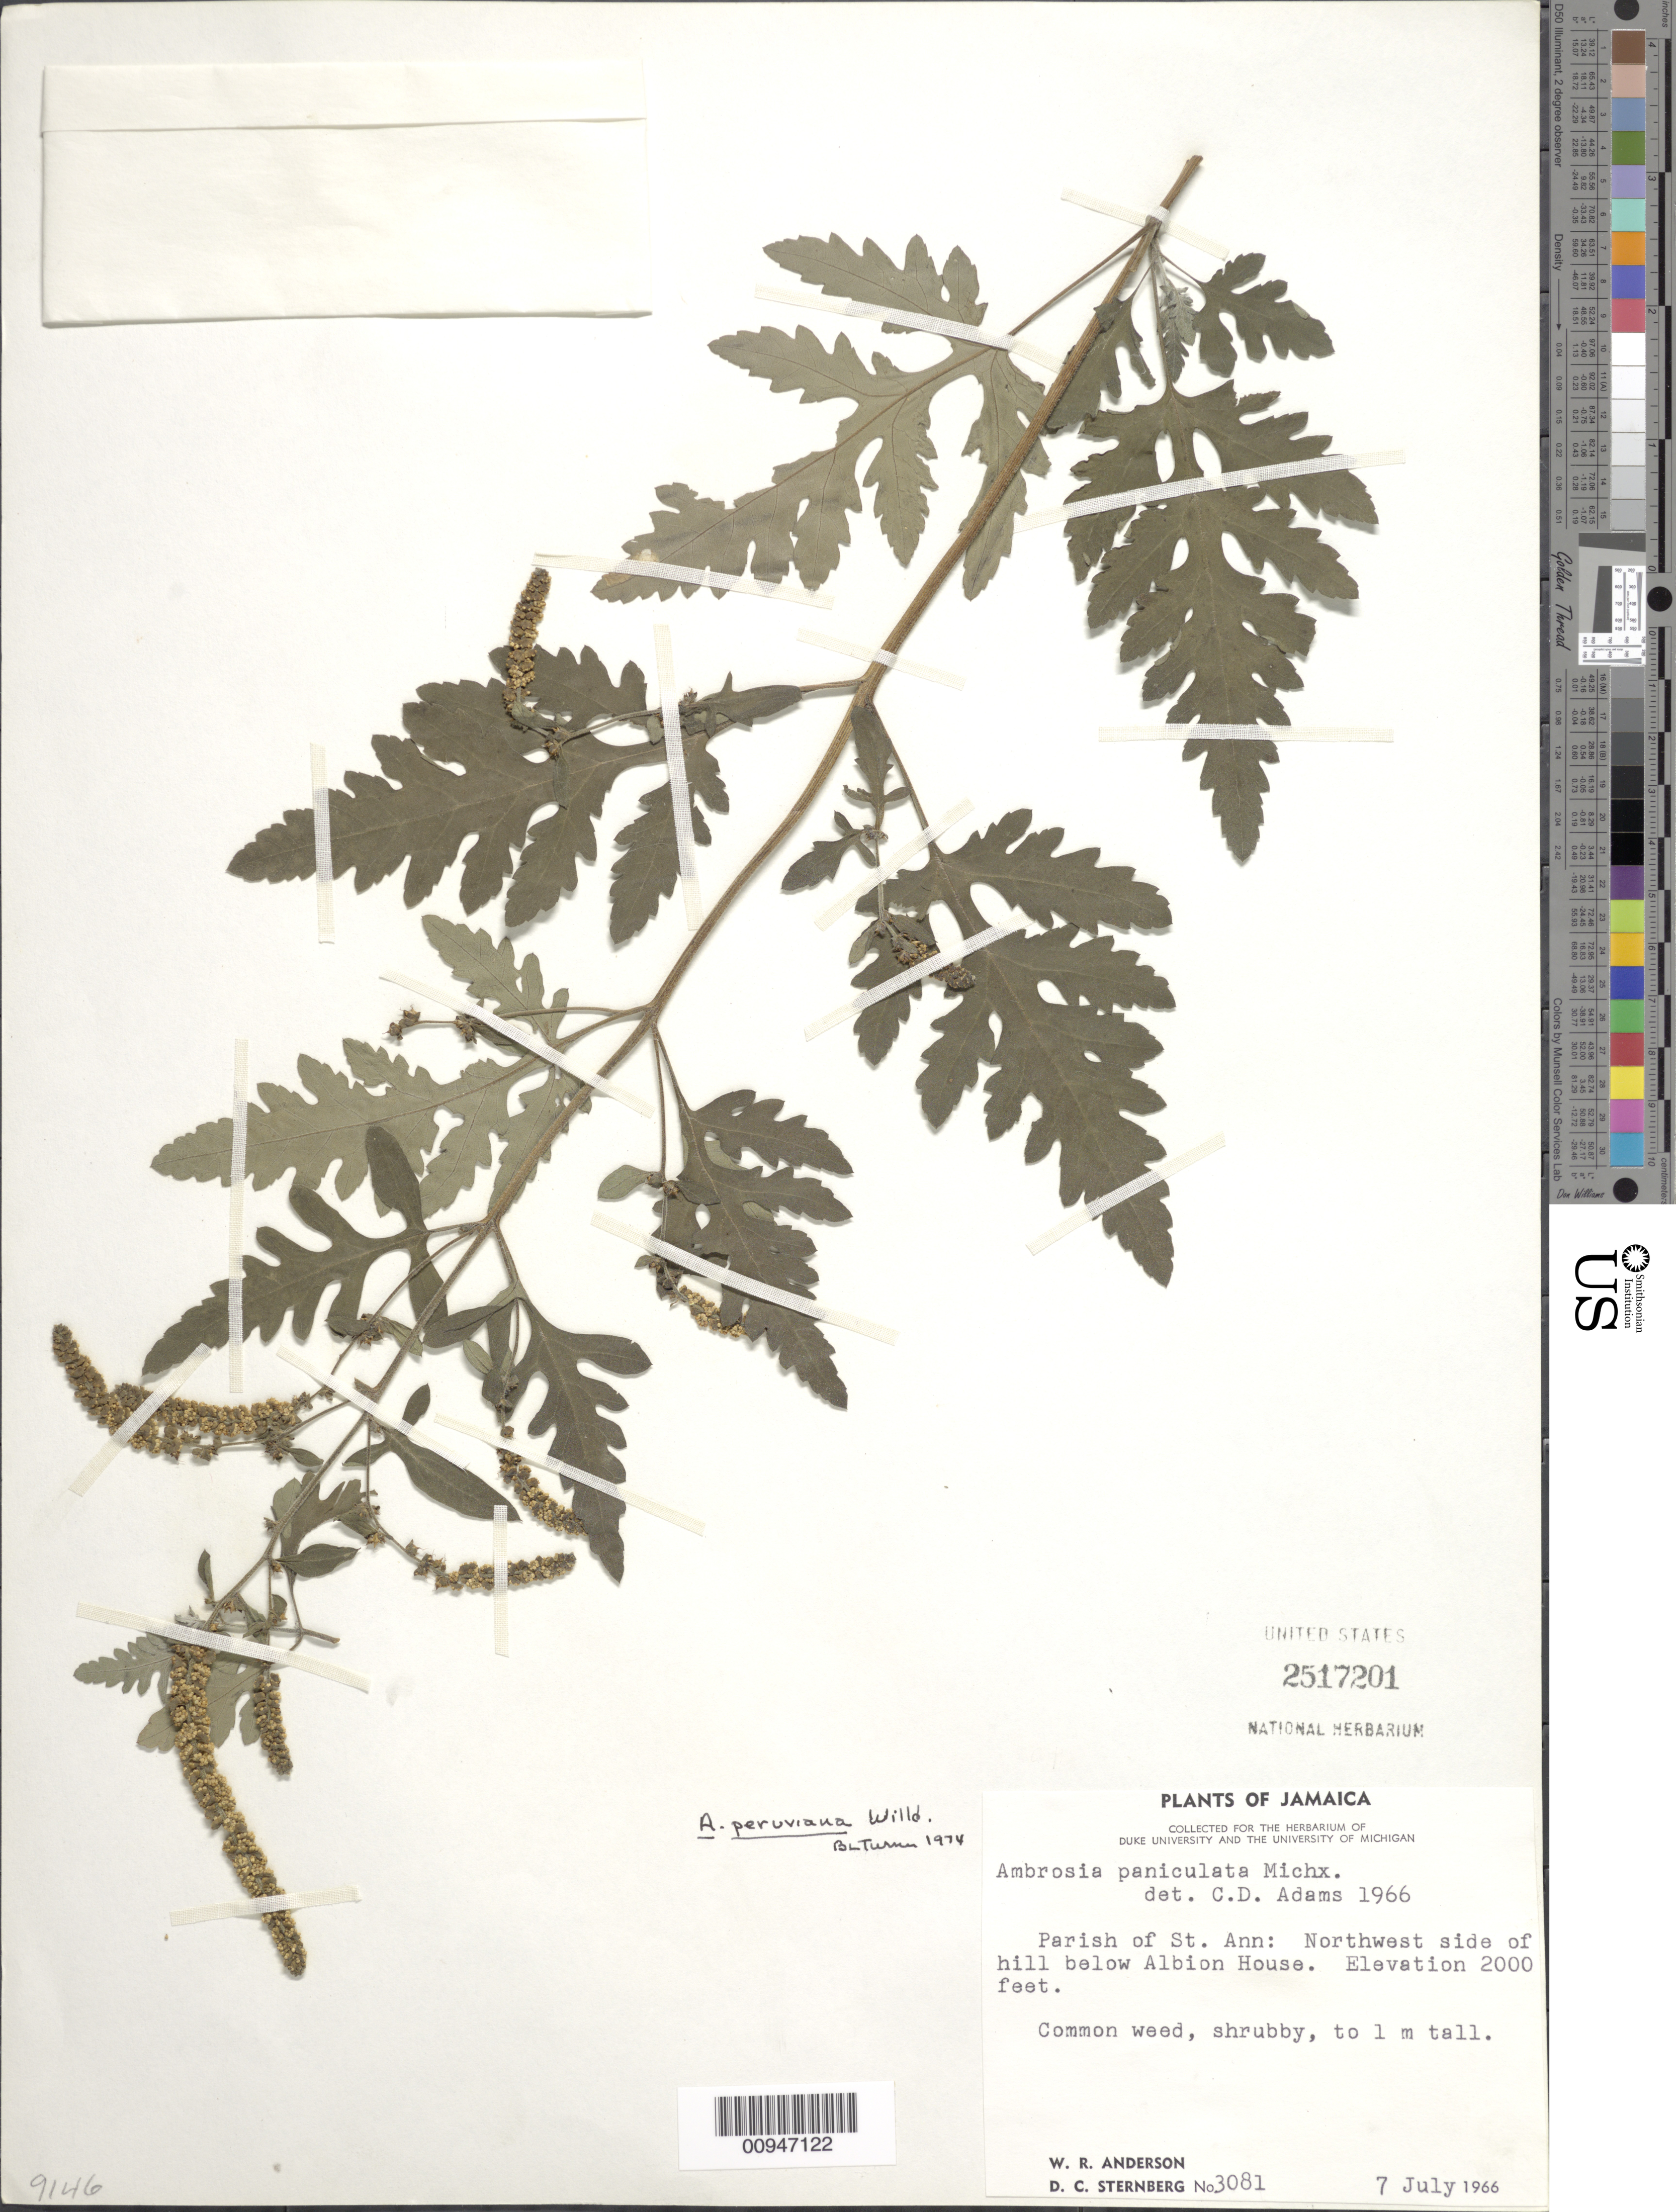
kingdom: Plantae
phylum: Tracheophyta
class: Magnoliopsida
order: Asterales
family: Asteraceae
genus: Ambrosia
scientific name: Ambrosia peruviana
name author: Willd.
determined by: Turner, B. L.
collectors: W. R. Anderson & D. Sternberg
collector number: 3081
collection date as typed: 07 Jul 1966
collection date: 1966-07-07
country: Jamaica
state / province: Saint Ann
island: Jamaica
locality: Northwest side of hill below Albion House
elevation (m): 610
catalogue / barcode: US 2517201